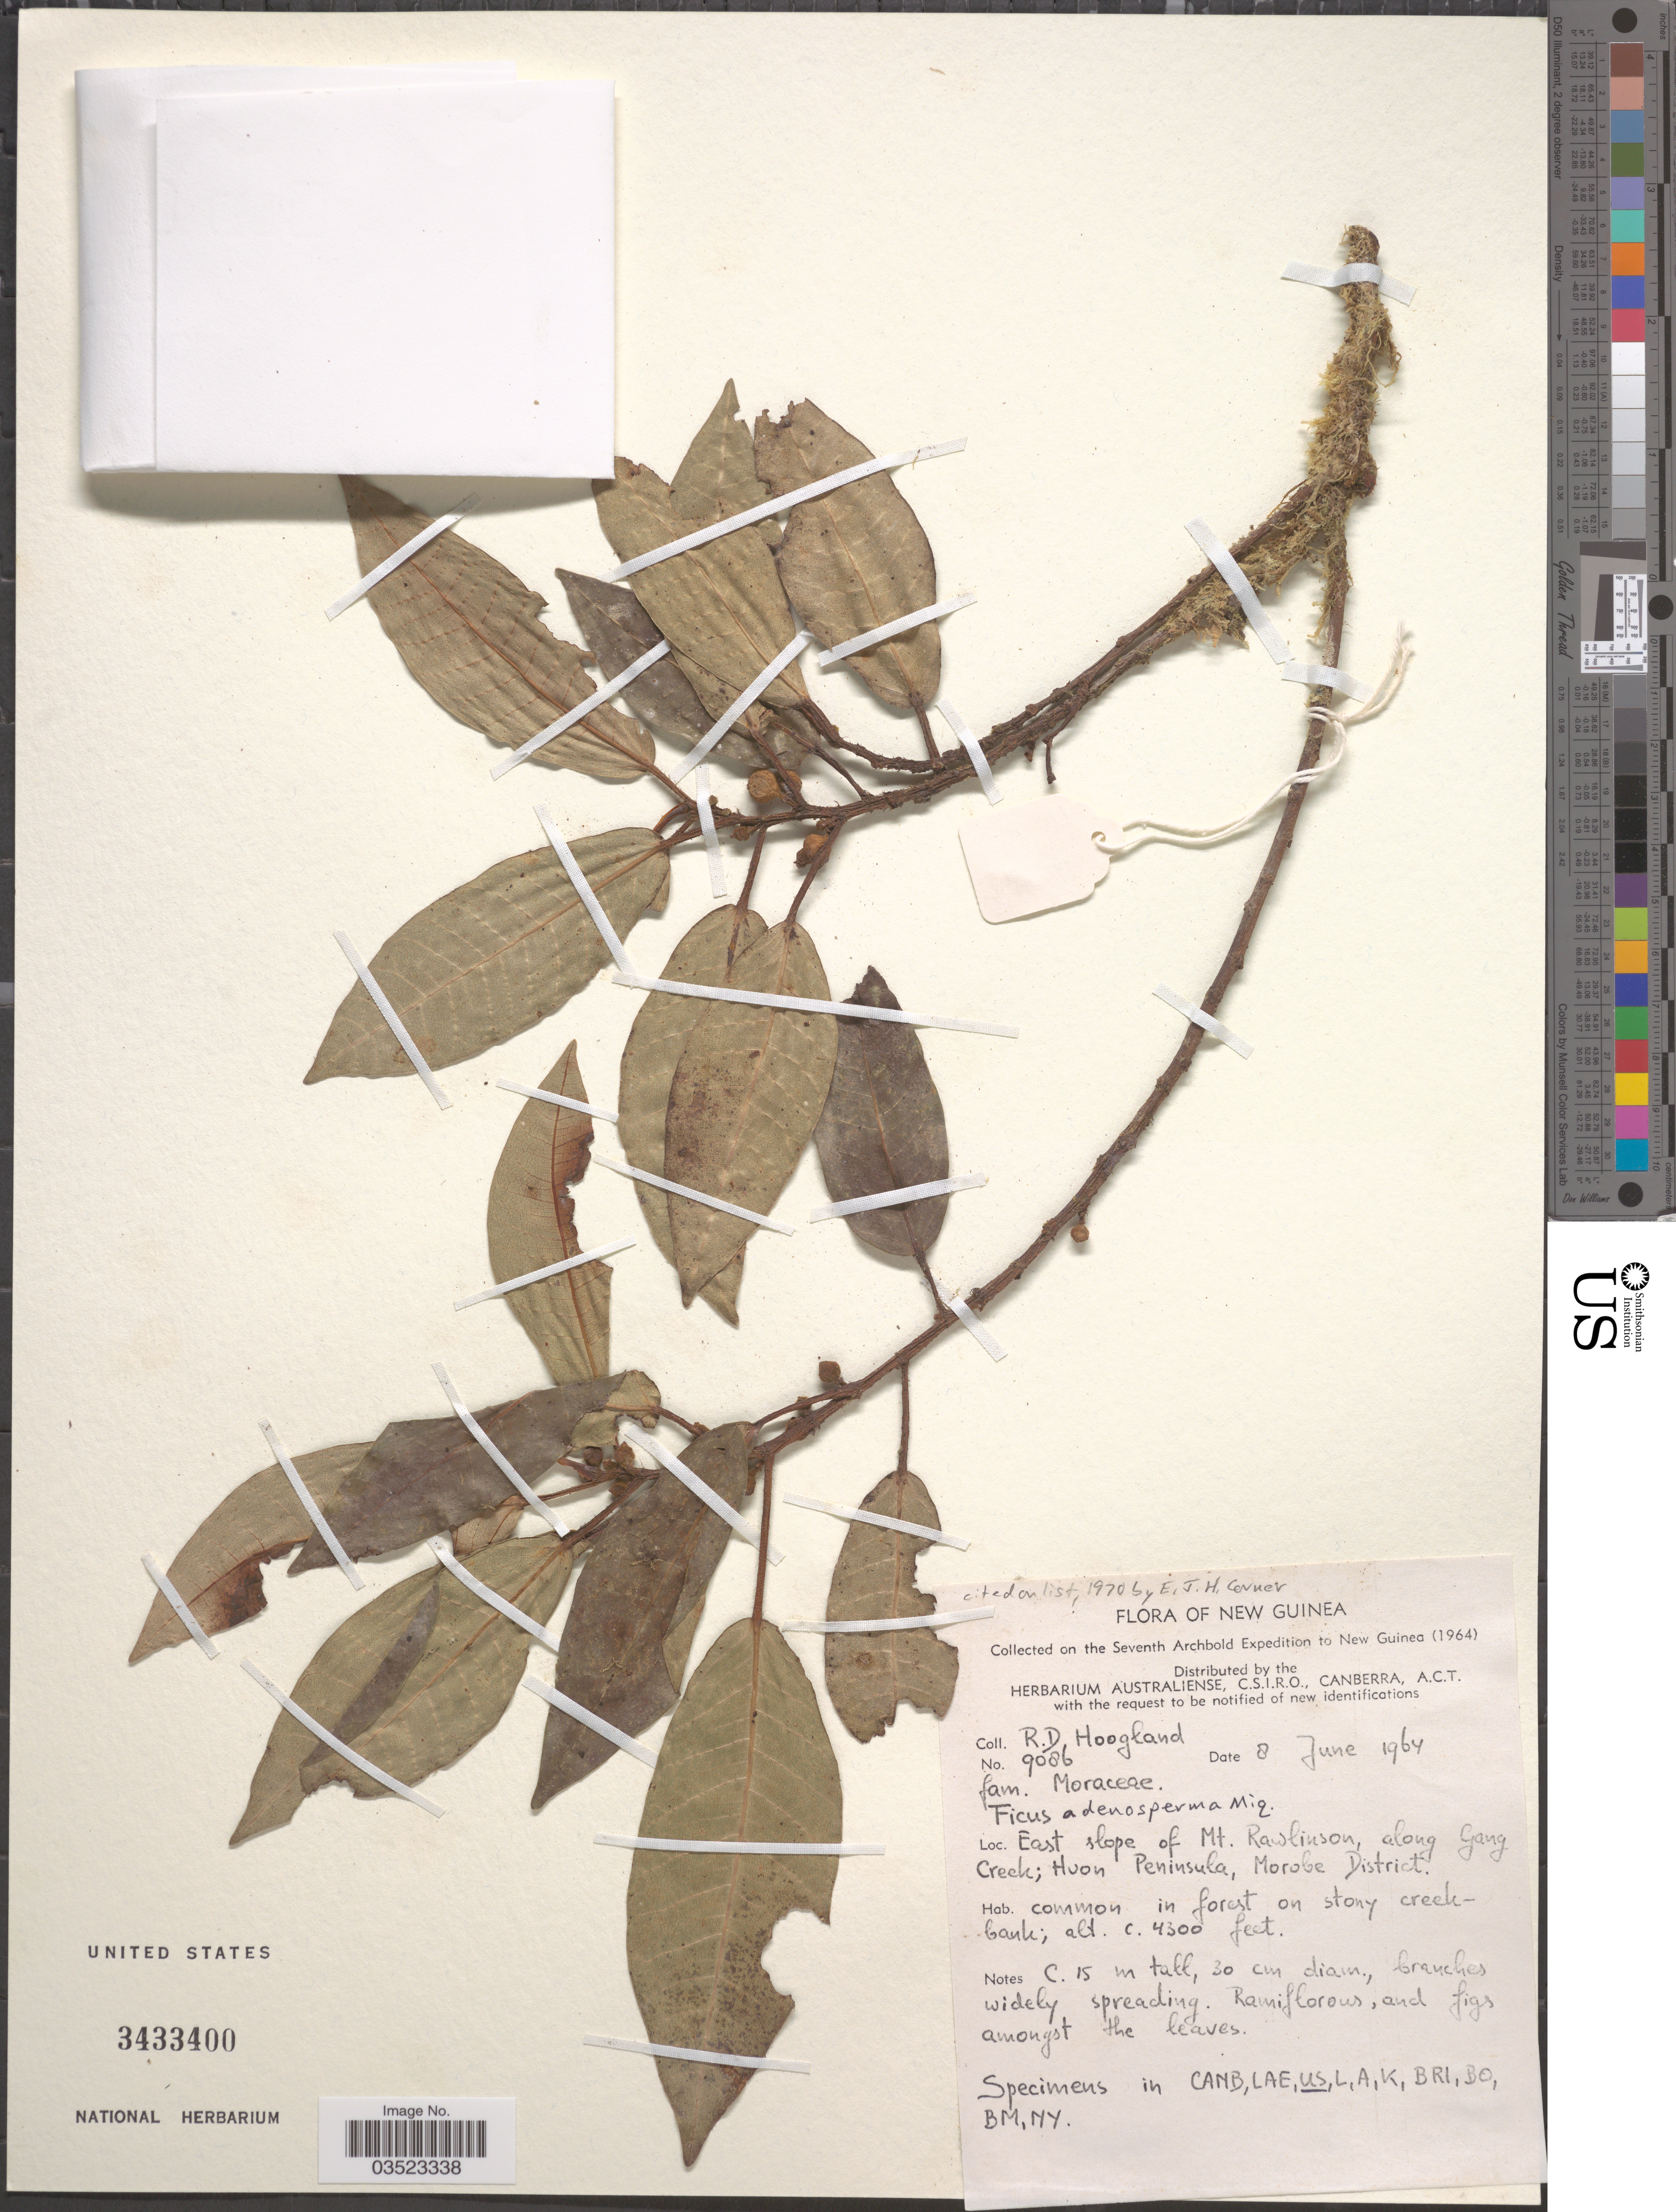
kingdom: Plantae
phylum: Tracheophyta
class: Magnoliopsida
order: Rosales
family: Moraceae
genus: Ficus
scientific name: Ficus adenosperma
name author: Miq.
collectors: R. D. Hoogland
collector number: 9086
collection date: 1964-06-08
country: Papua New Guinea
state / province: Morobe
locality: New Guinea. The Seventh Archbold Expedition to New Guinea (1964). East slope of Mt. Rawlinson, along Gang Creek; Huon Peninsula, Morobe District.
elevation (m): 1311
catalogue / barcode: US 3433400